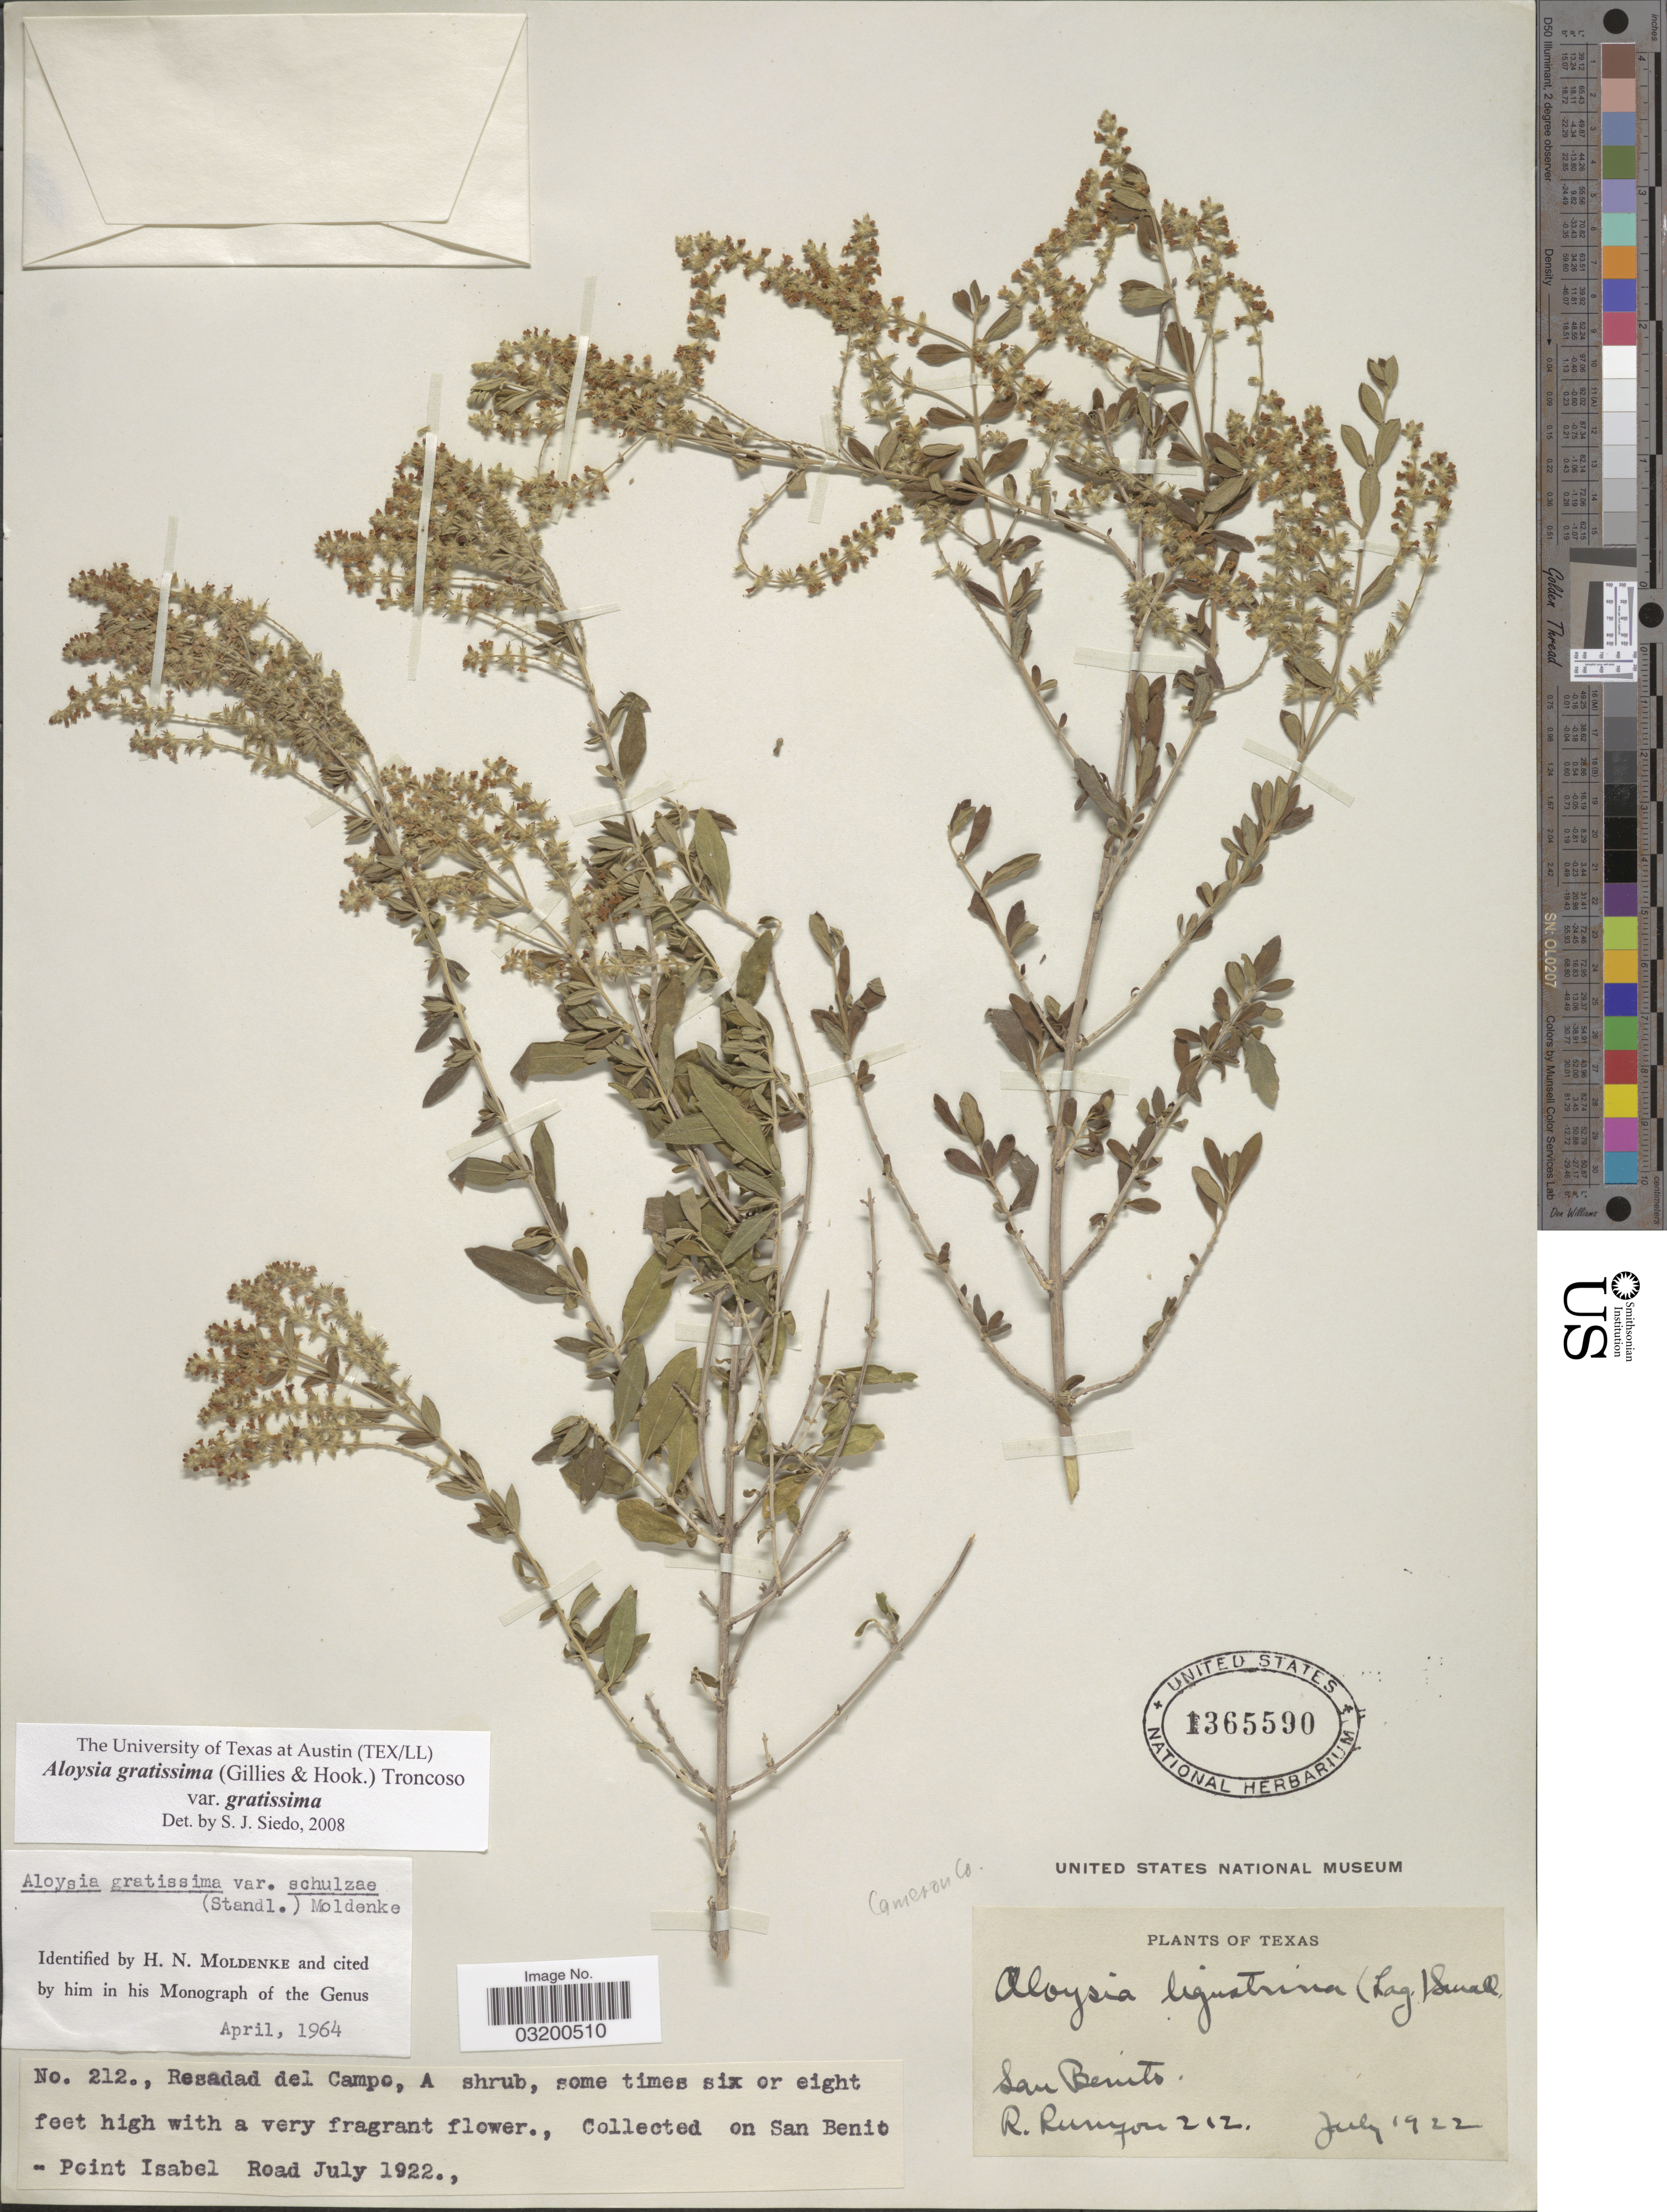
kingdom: Plantae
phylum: Tracheophyta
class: Magnoliopsida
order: Lamiales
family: Verbenaceae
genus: Aloysia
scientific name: Aloysia gratissima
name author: (Gillies & Hook.) Tronc.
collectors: R. Runyon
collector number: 212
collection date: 1922-07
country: United States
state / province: Texas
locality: Resadad del Campo. San Benito - Point Isabel Road.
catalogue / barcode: US 1365590